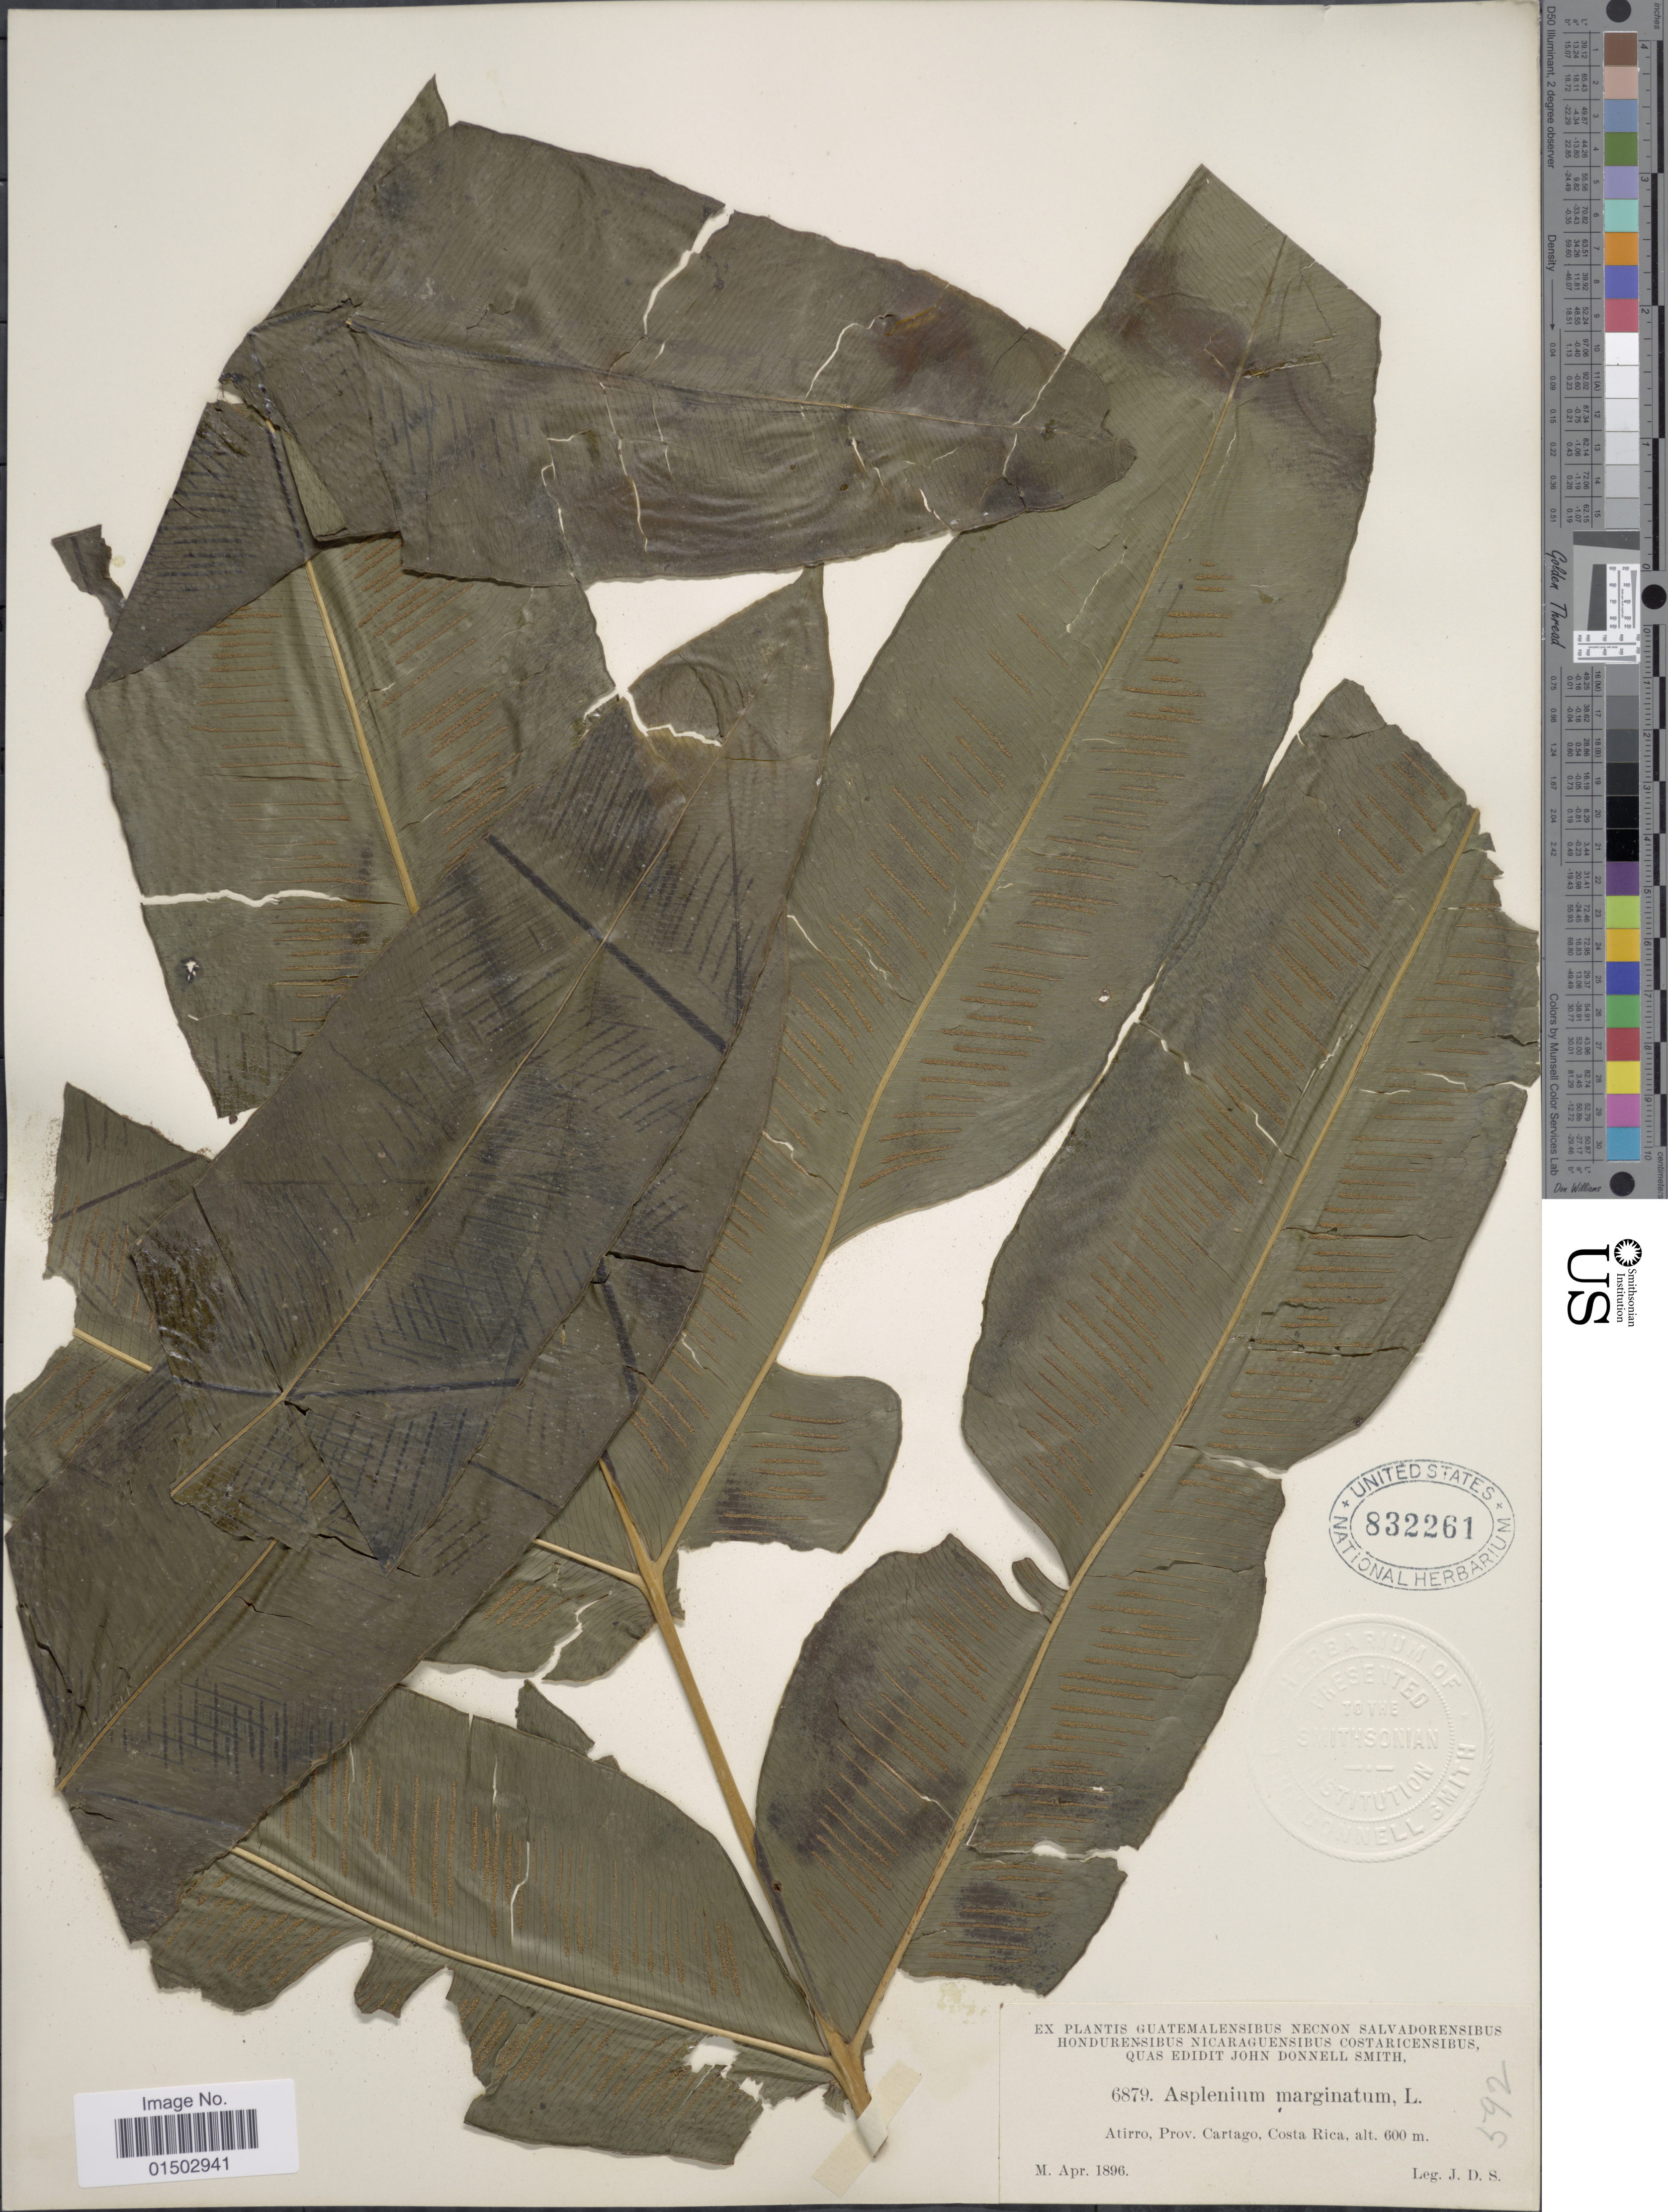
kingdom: Plantae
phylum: Tracheophyta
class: Polypodiopsida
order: Polypodiales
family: Hemidictyaceae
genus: Hemidictyum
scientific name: Hemidictyum marginatum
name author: (L.) C. Presl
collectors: J. Donnell Smith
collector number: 592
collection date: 1896-04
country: Costa Rica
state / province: Cartago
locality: Atirro, Prov. Cartago.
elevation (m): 600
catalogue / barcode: US 832261